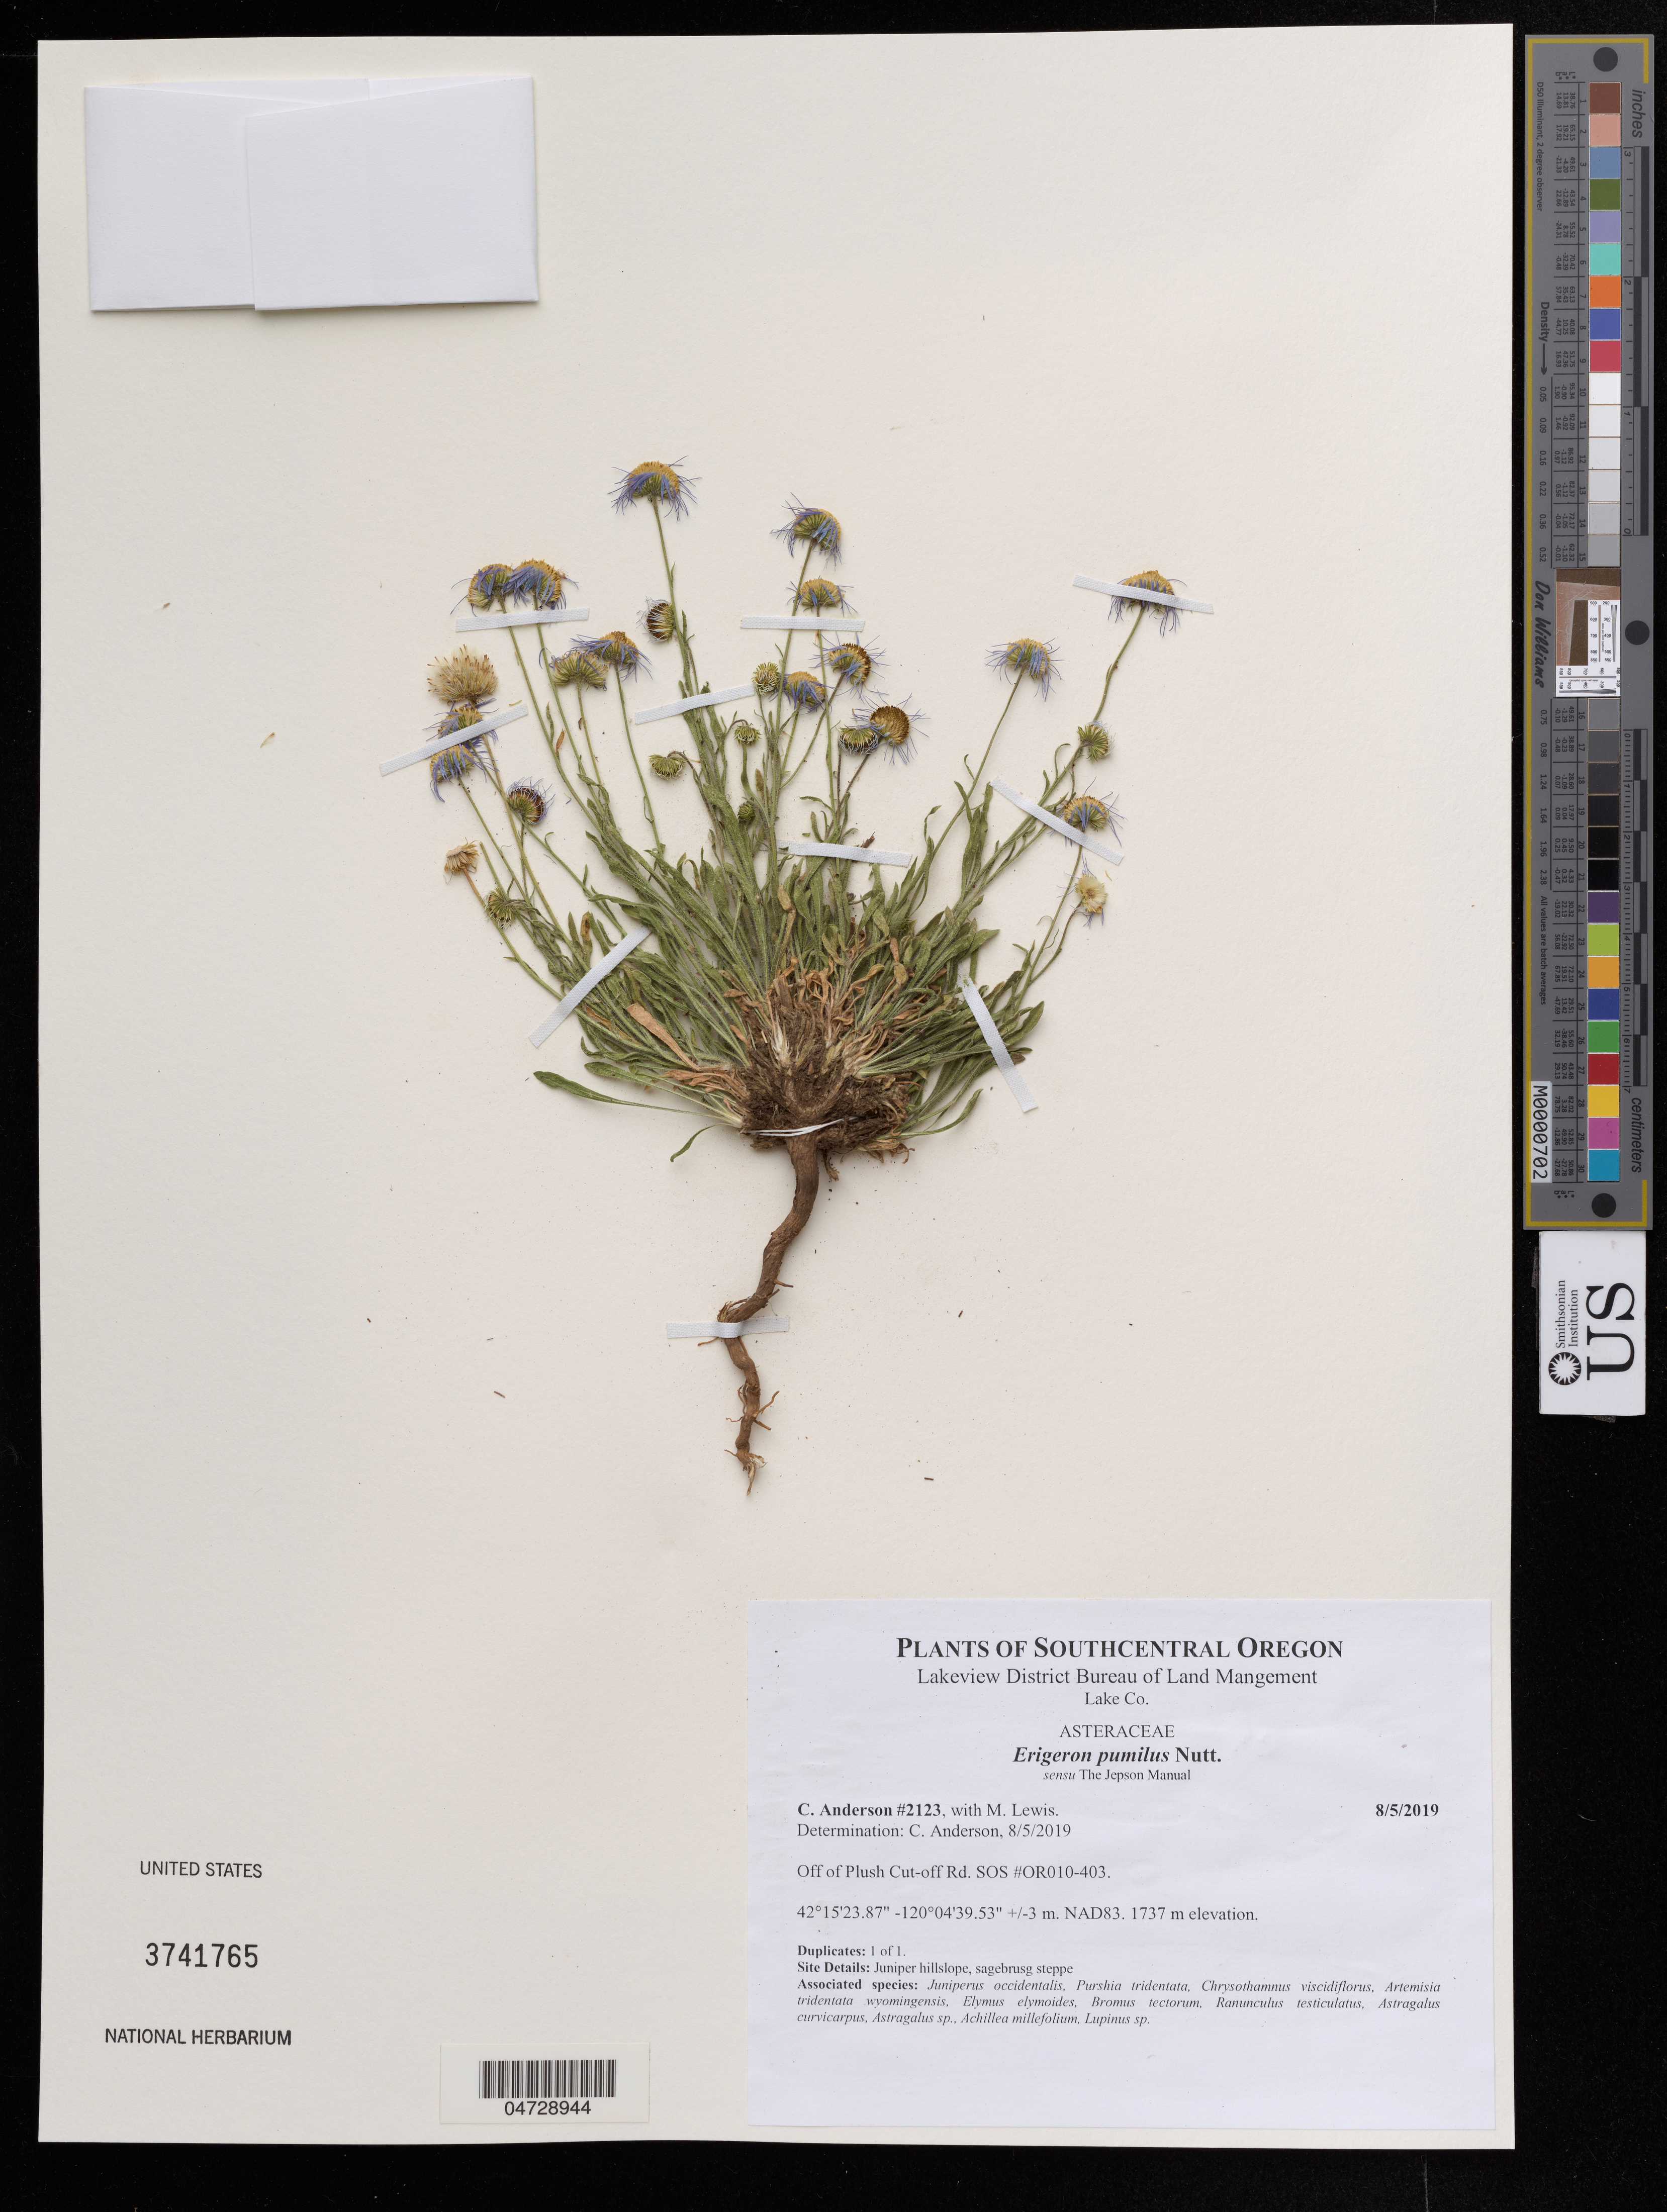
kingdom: Plantae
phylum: Tracheophyta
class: Magnoliopsida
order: Asterales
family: Asteraceae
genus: Erigeron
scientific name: Erigeron pumilus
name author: Nutt.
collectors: C. Anderson & M. Lewis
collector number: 2123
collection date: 2019-08-05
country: United States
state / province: Oregon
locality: Southcentral Oregon, Off of Plush Cut-off Rd. SOS #OR010-403.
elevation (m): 1737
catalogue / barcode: US 3741765